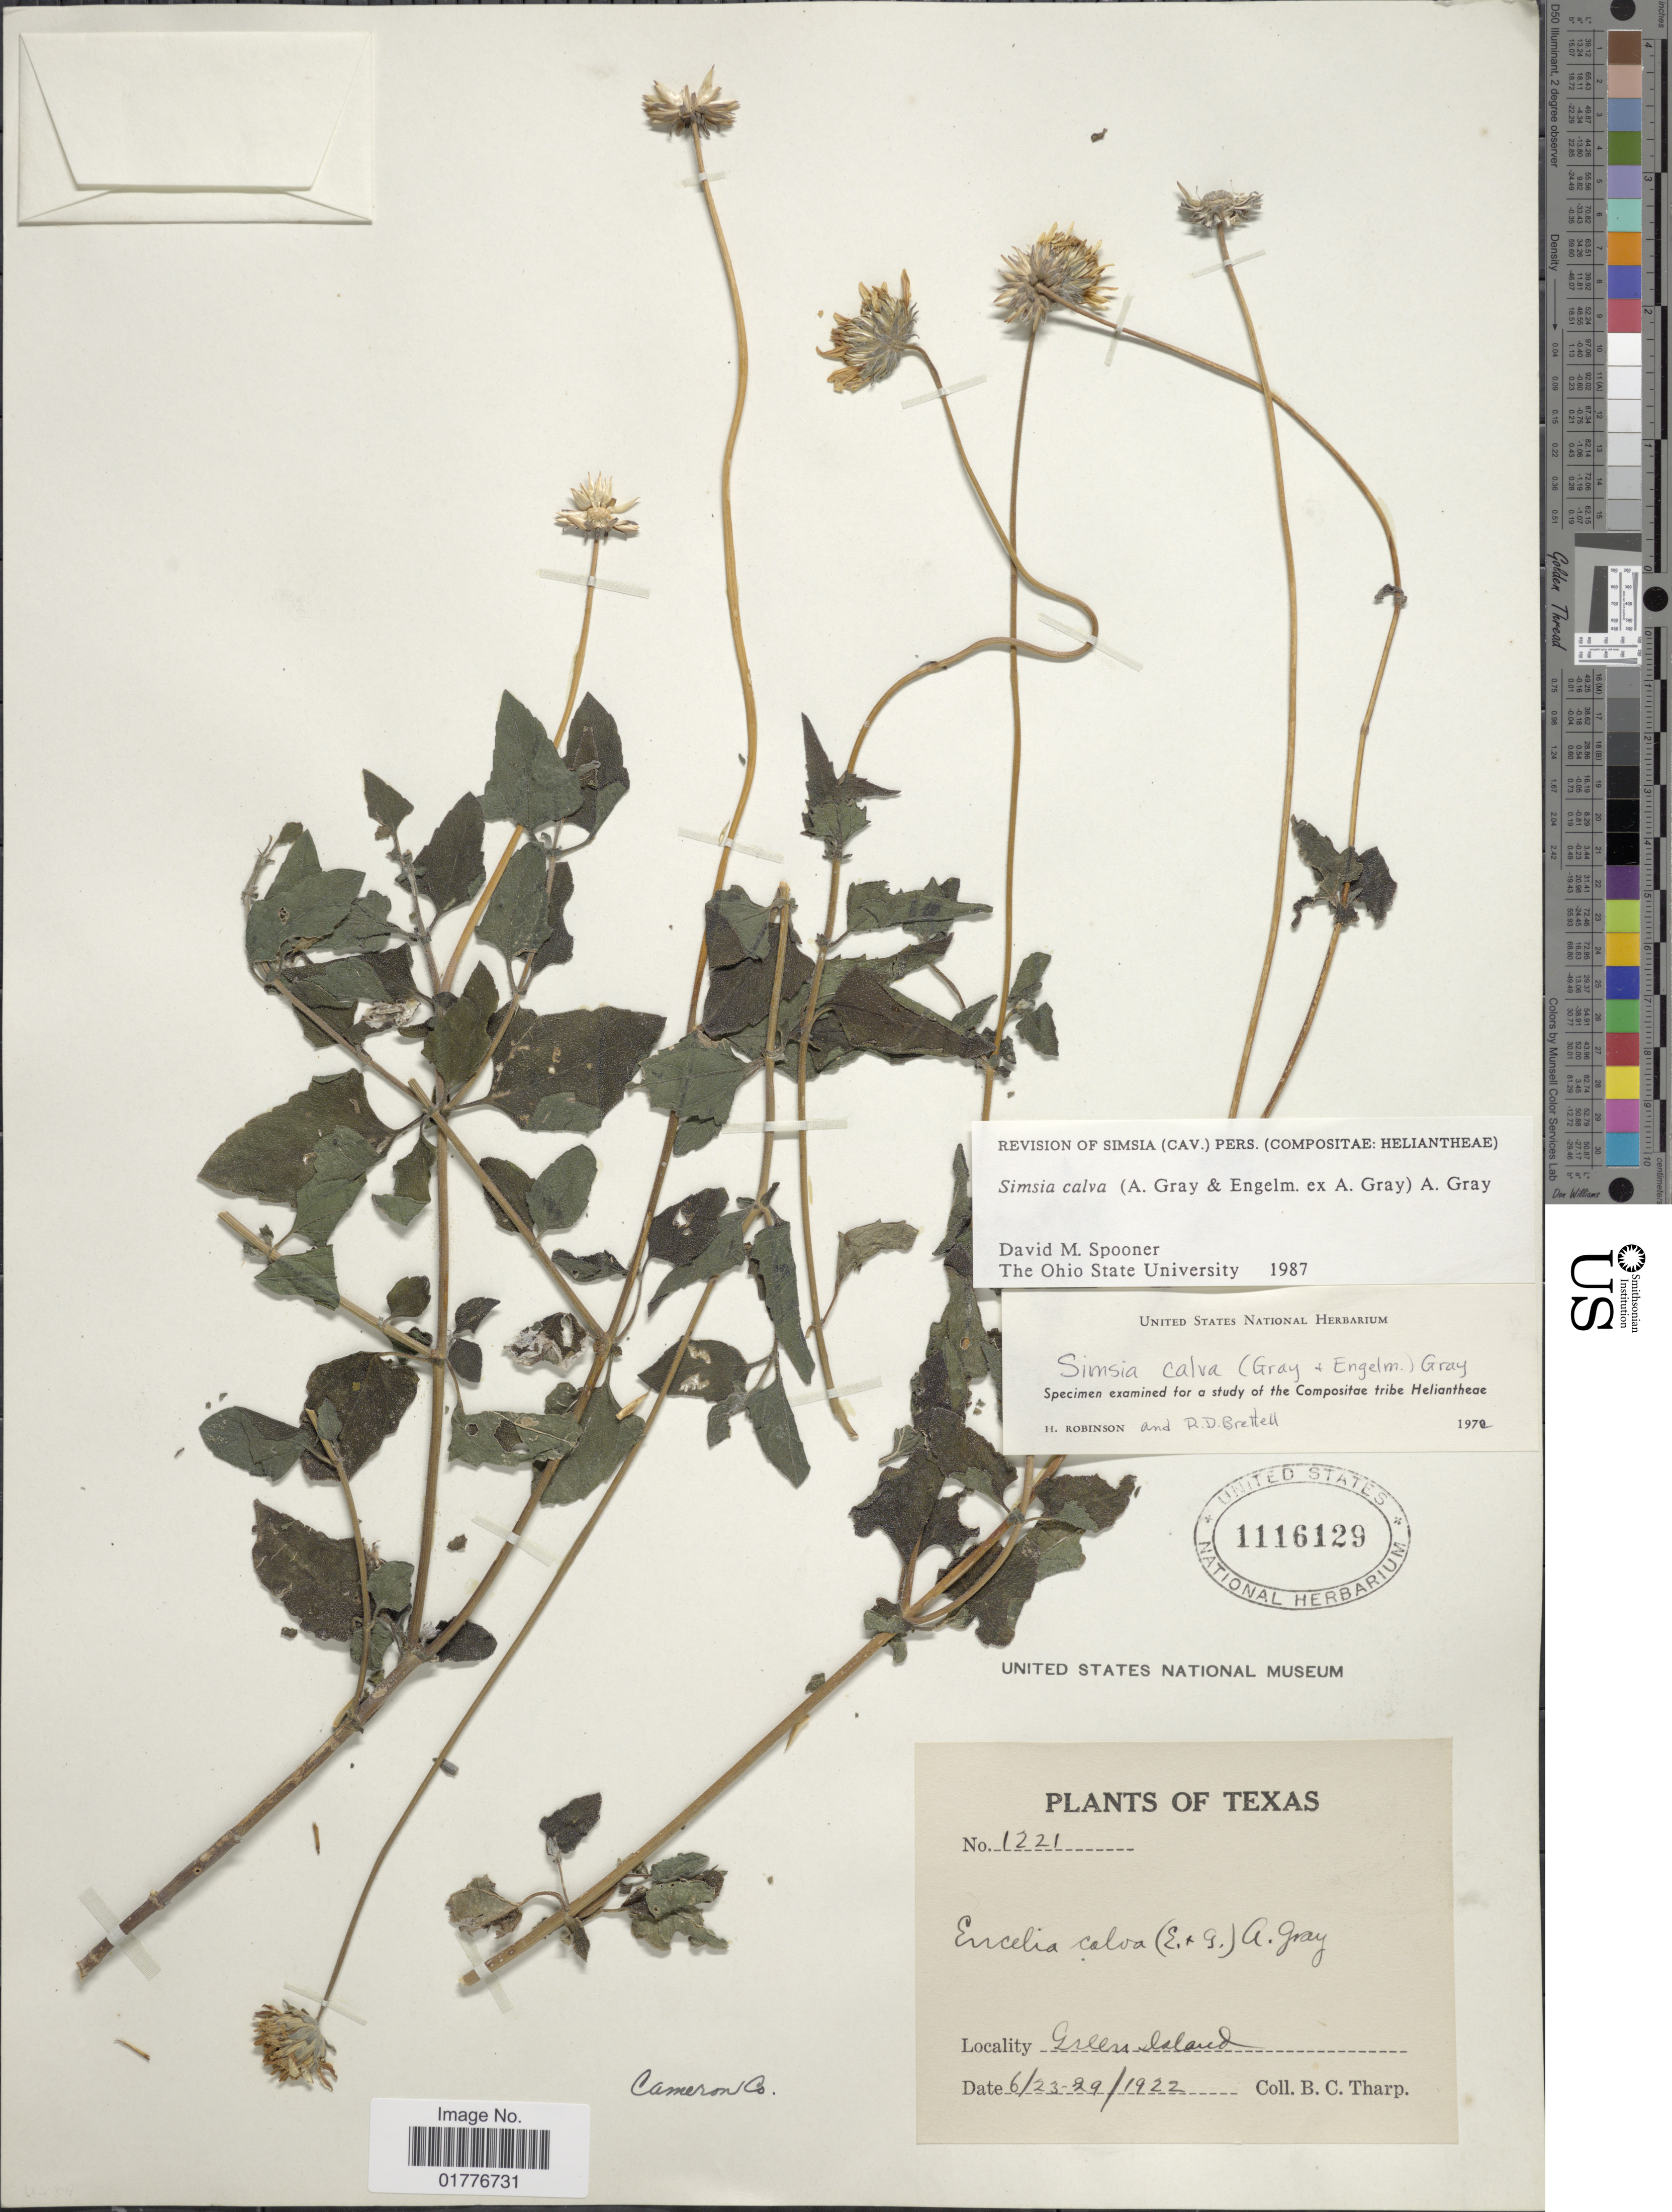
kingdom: Plantae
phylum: Tracheophyta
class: Magnoliopsida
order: Asterales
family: Asteraceae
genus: Simsia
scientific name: Simsia calva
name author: A. Gray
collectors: B. C. Tharp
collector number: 1221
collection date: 1922-06-23/1922-06-29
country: United States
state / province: Texas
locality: Green Laland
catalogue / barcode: US 1116129